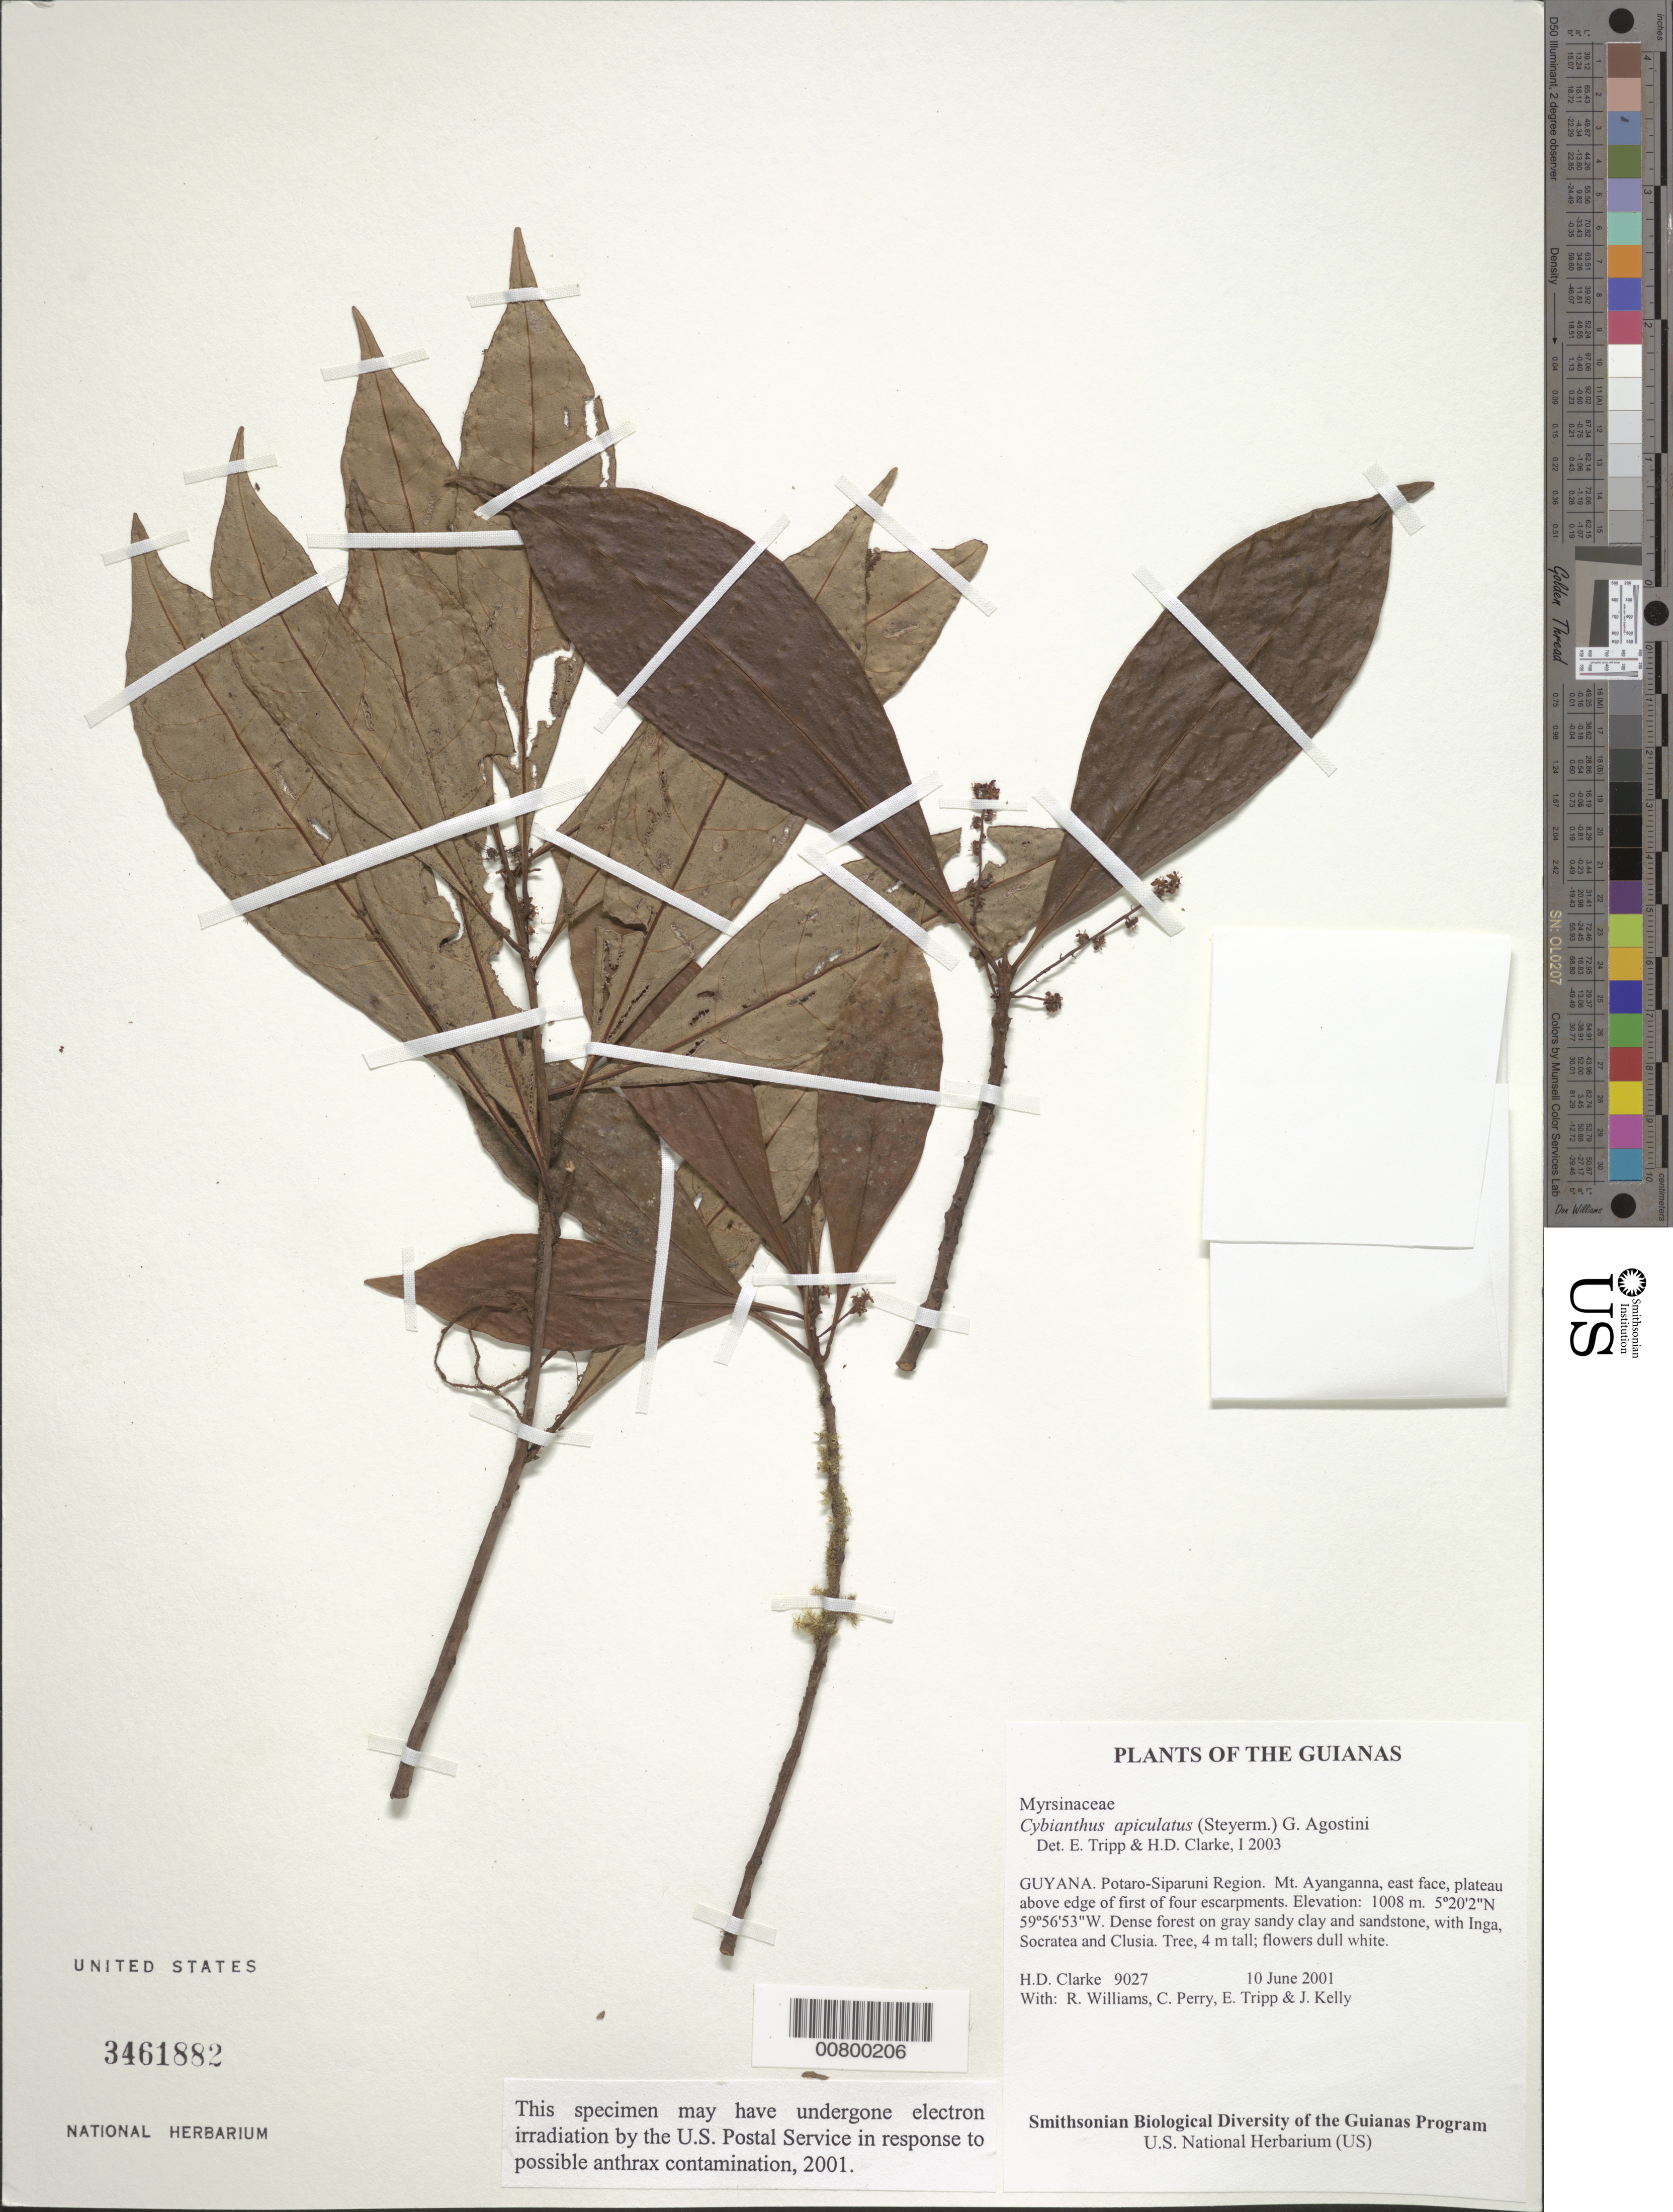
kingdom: Plantae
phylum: Tracheophyta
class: Magnoliopsida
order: Ericales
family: Primulaceae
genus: Cybianthus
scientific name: Cybianthus apiculatus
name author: (Steyerm.) G. Agostini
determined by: Tripp, E. A.; Clarke, H. D.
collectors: H. D. Clarke, R. Williams, C. Perry, E. Tripp & J. Kelly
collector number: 9027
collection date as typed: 10 June 2001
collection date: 2001-06-10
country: Guyana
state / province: Potaro-Siparuni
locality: Mt. Ayanganna, east face, plateau above edge of first of four escarpments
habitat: Dense forest on gray sandy clay and sandstone, with Inga, Socratea and Clusia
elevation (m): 1008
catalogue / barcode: US 3461882